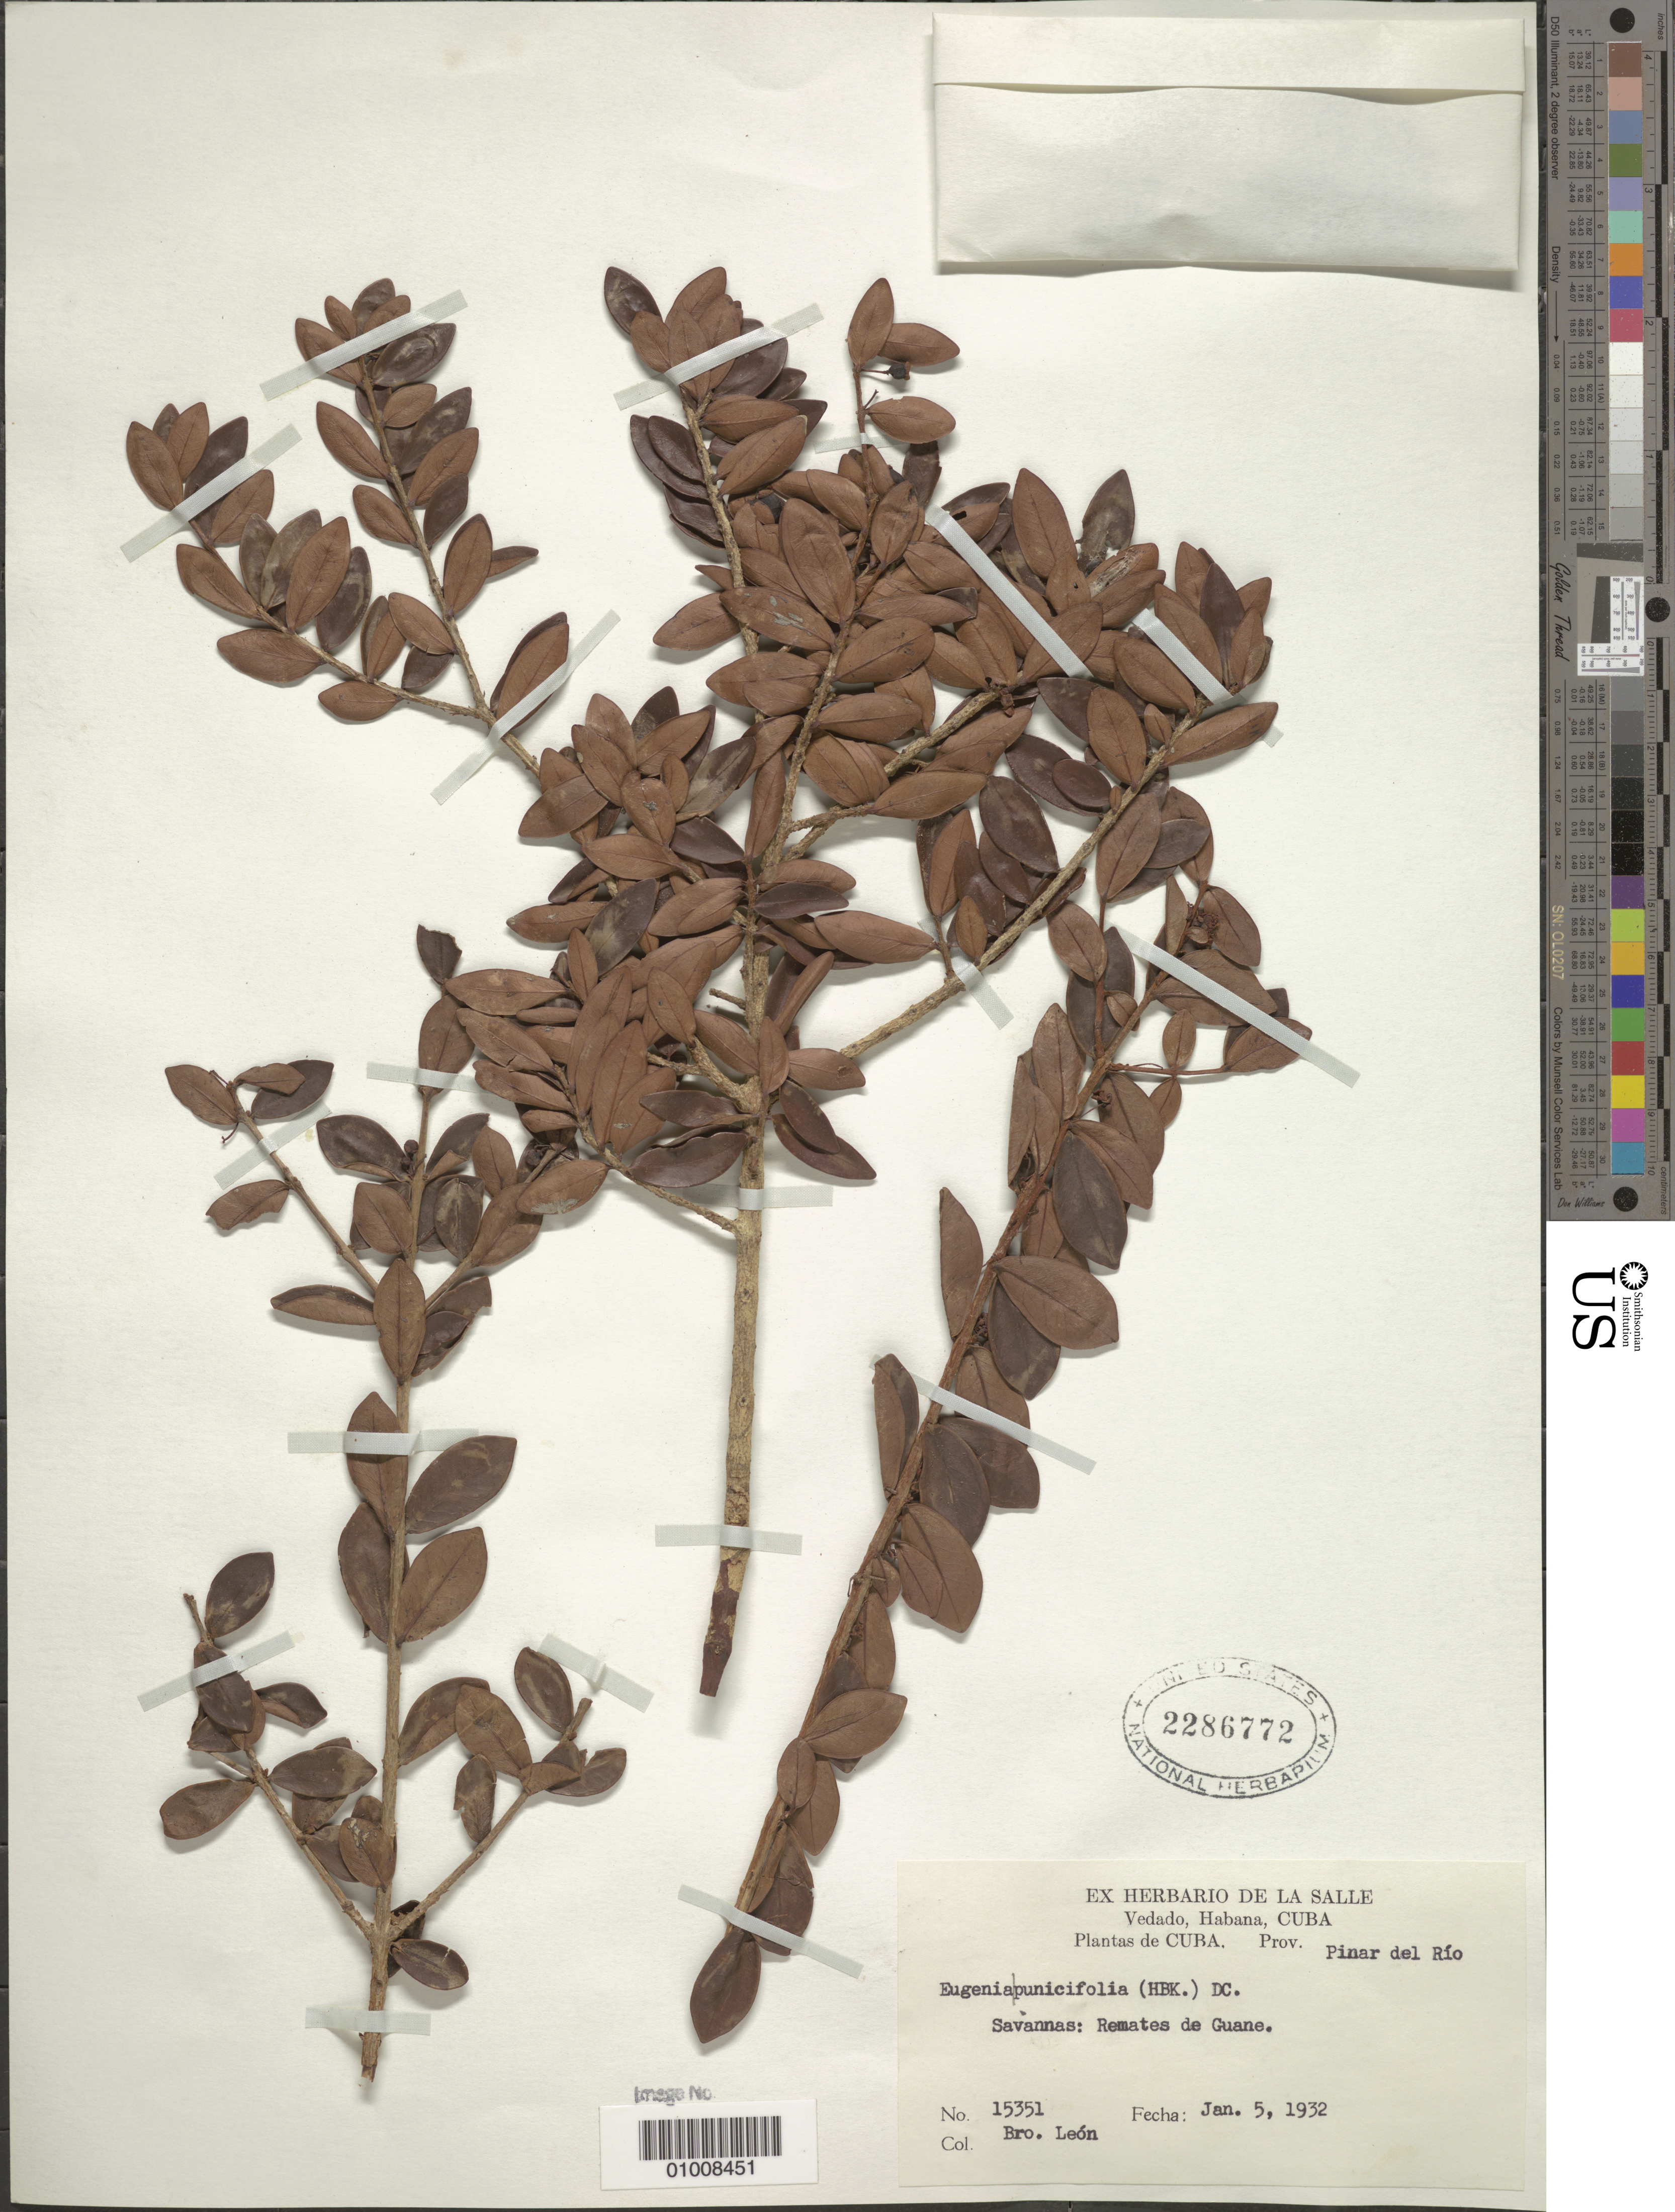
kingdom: Plantae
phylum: Tracheophyta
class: Magnoliopsida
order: Myrtales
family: Myrtaceae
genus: Eugenia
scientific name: Eugenia punicifolia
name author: (Kunth) DC.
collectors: Bro. León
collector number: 15351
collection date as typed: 05 Jan 1932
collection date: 1932-01-05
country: Cuba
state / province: Pinar del Rio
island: Cuba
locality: Savannas: Remates de Guane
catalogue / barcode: US 2286772